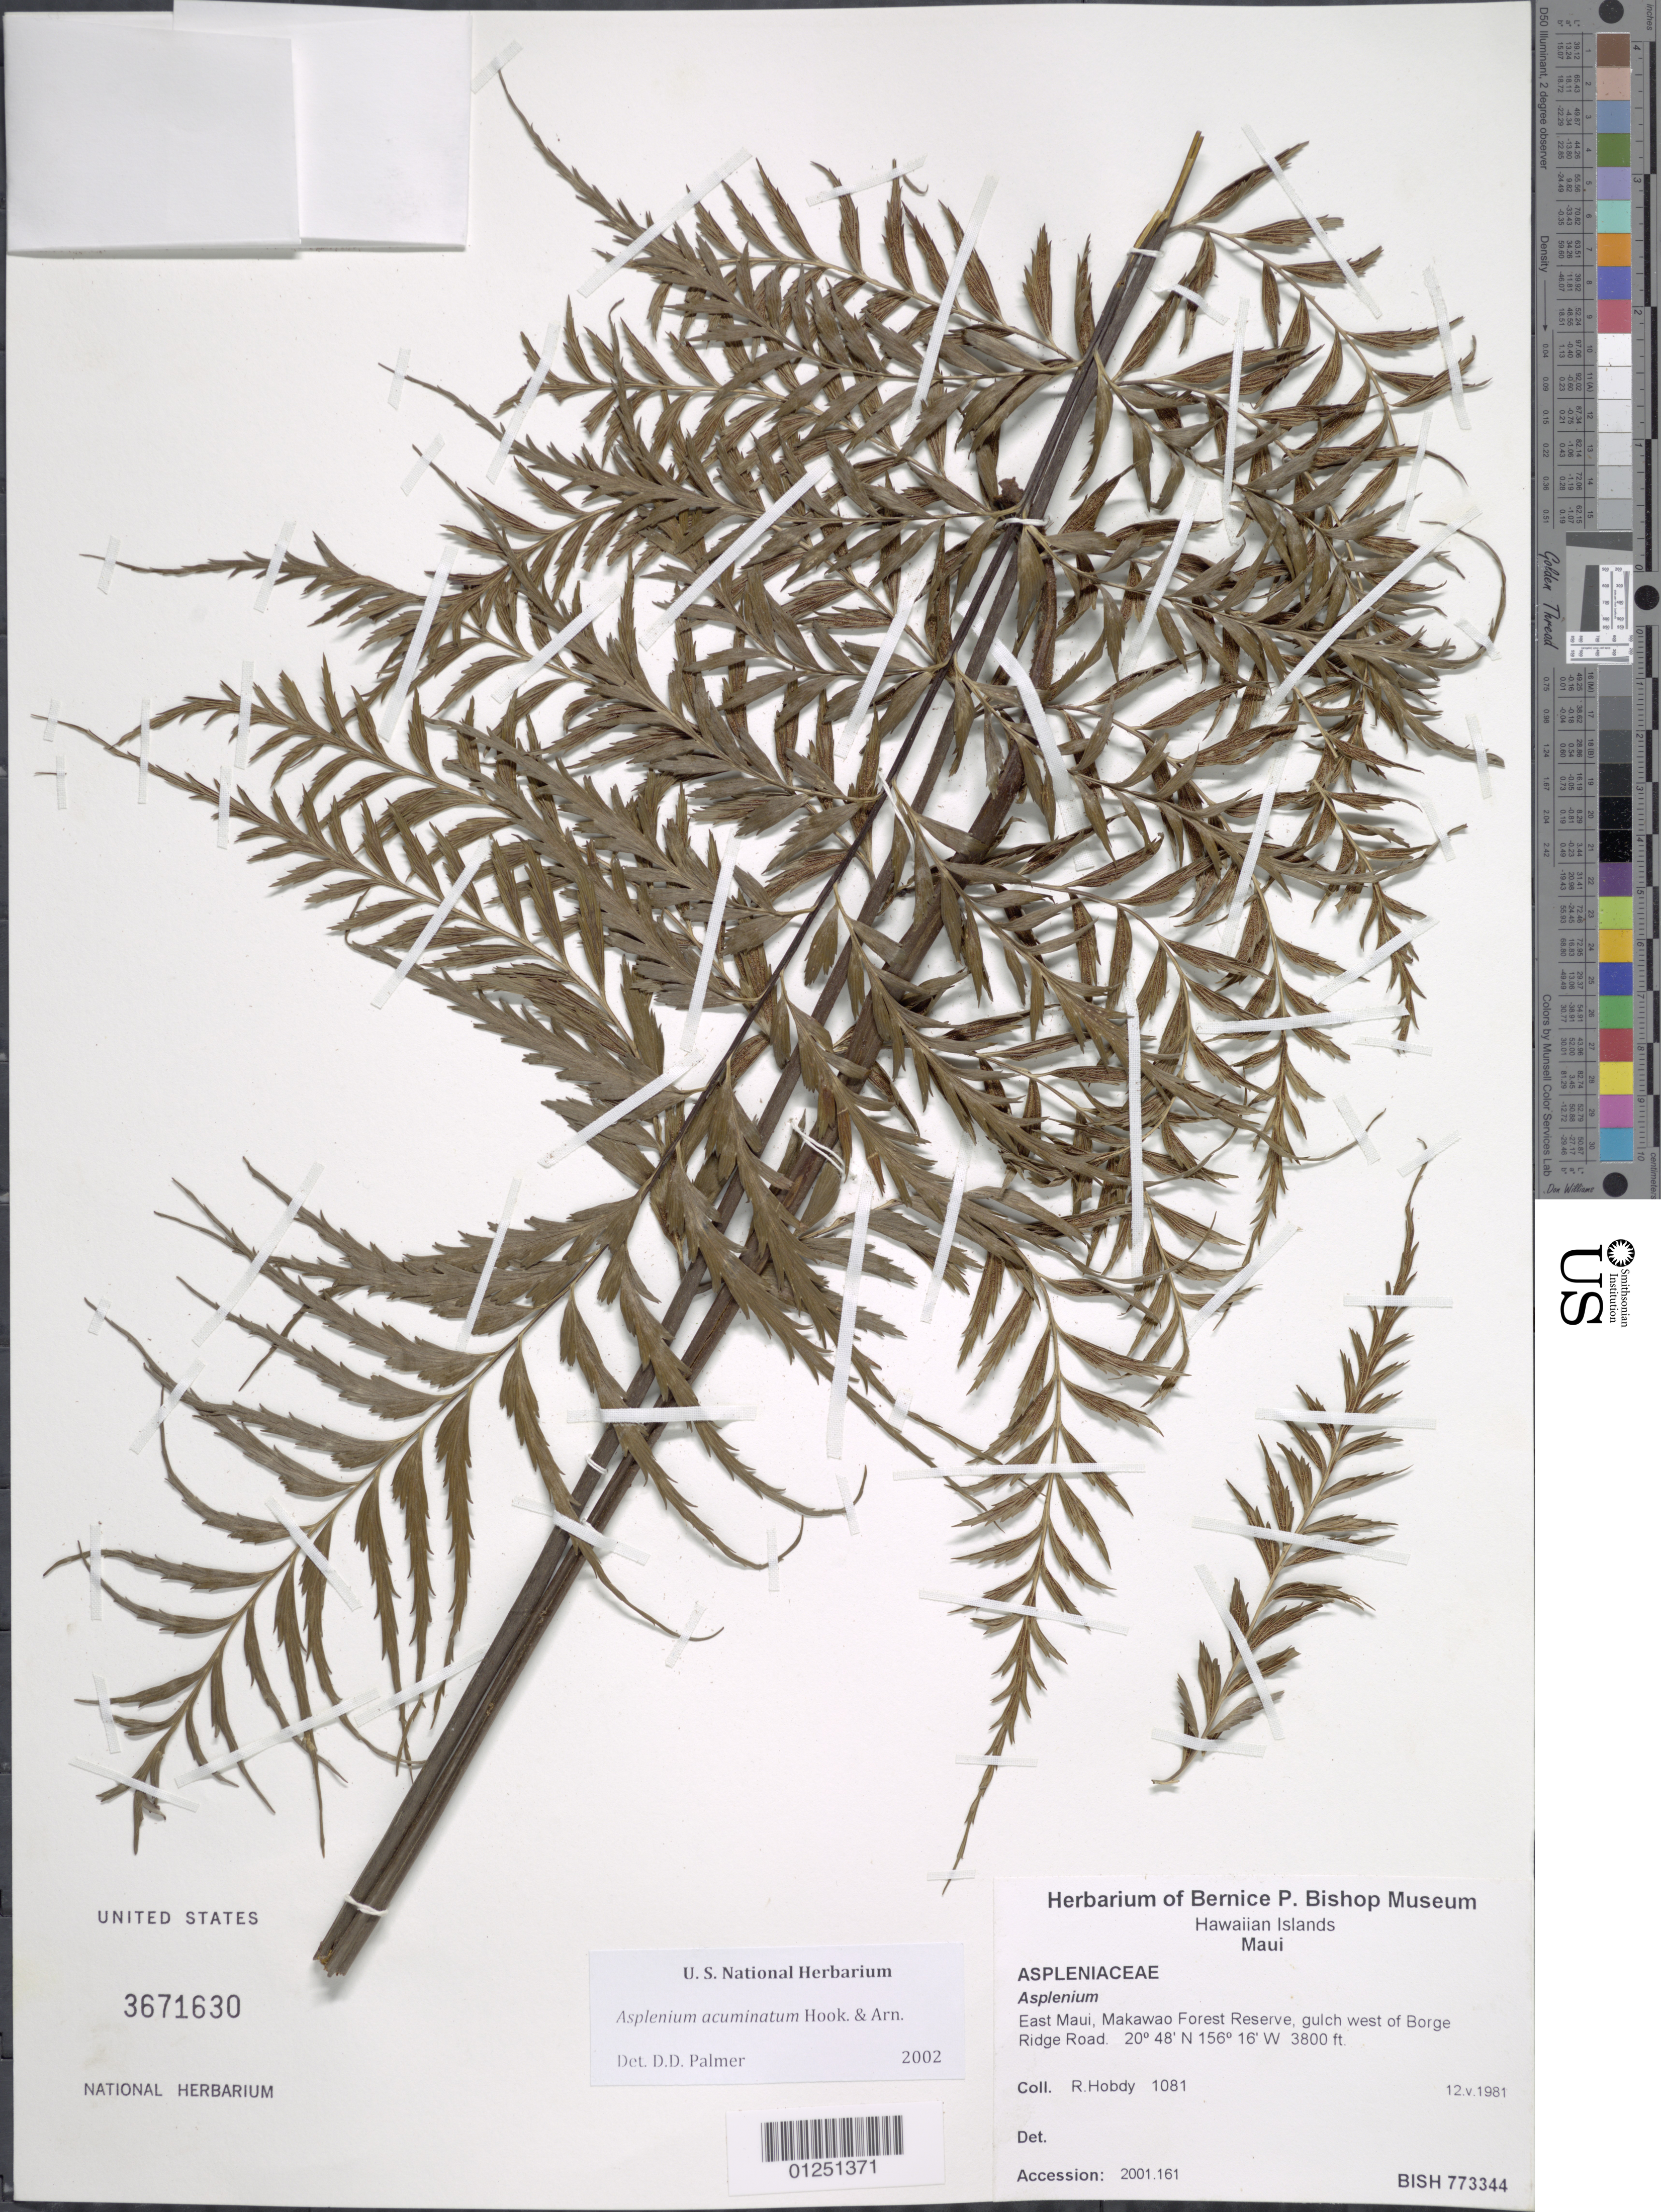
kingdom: Plantae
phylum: Tracheophyta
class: Polypodiopsida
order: Polypodiales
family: Aspleniaceae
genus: Asplenium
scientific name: Asplenium acuminatum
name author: Hook. & Arn.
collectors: R. Hobdy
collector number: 1081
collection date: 1981-05-12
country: United States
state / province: Hawaii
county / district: Maui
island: Maui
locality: East Maui, Makawao Forest Reserve, gulch west of Borge Ridge Road.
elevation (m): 1158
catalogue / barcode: US 3671630